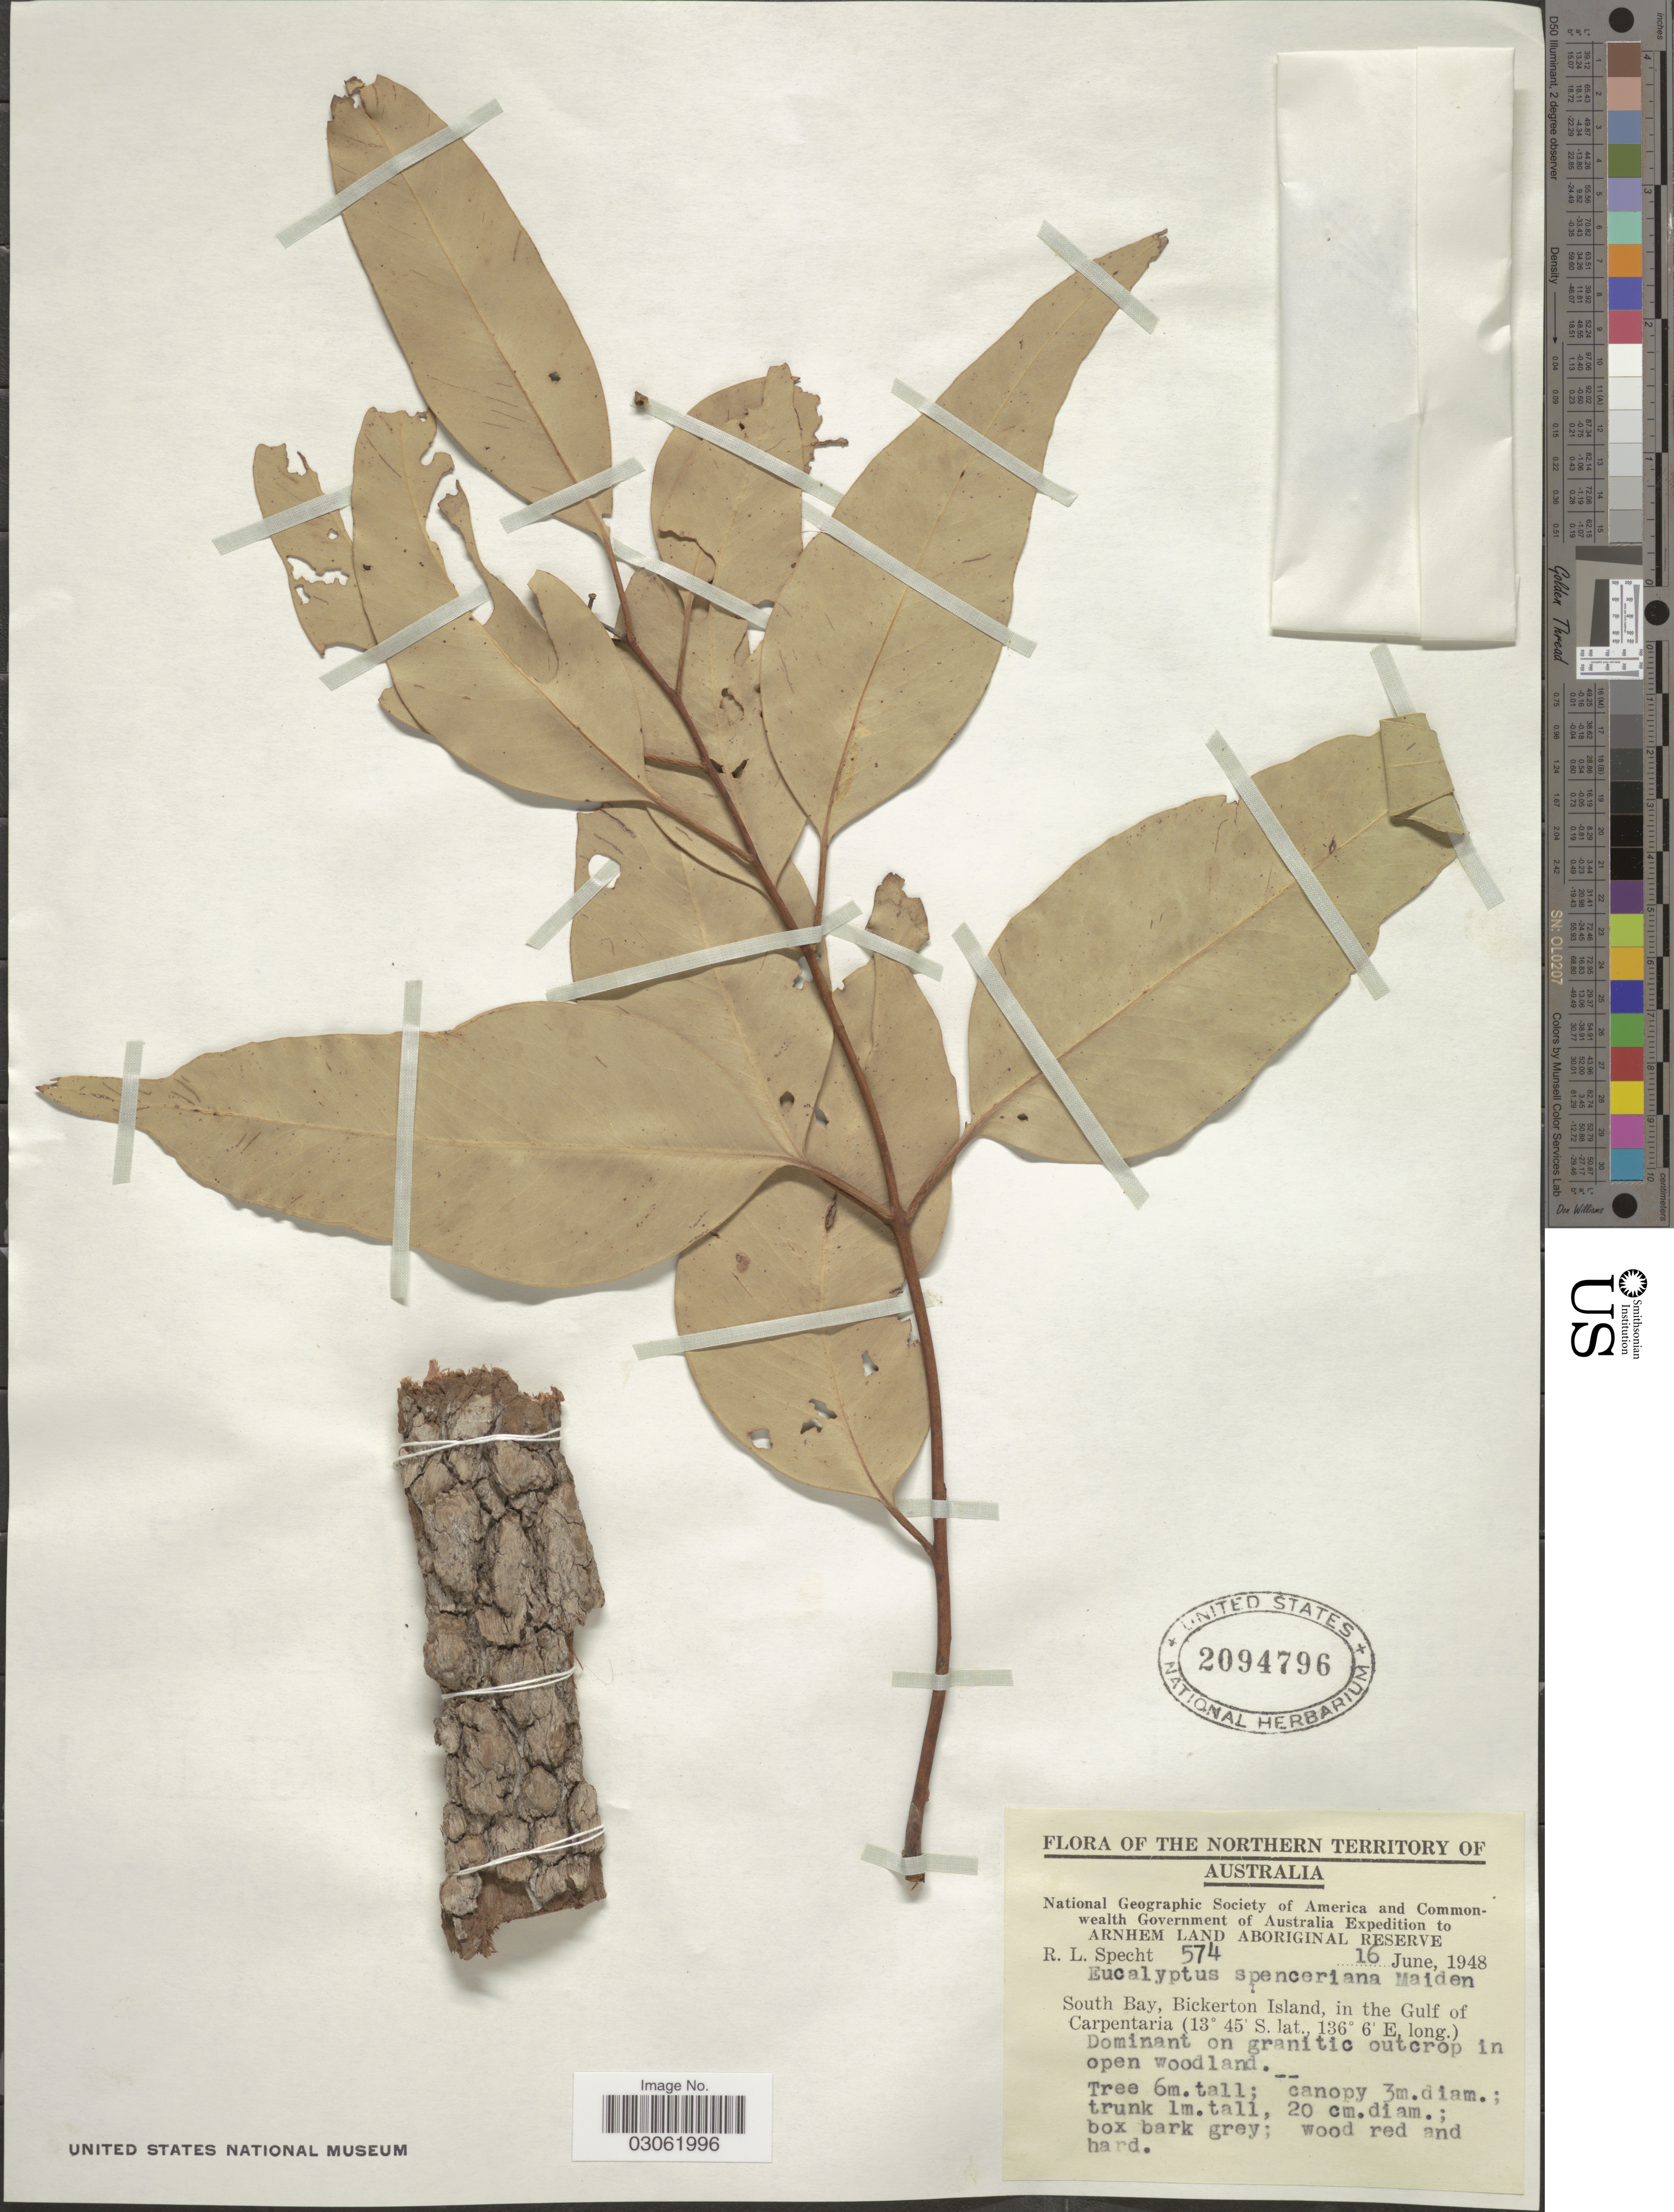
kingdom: Plantae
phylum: Tracheophyta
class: Magnoliopsida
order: Myrtales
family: Myrtaceae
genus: Eucalyptus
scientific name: Eucalyptus spenceriana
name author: Maiden in Ewart & O.B. Davies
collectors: R. L. Specht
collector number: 574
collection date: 1948-06-16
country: Australia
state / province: Northern Territory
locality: South Bay, Bickerton Island, in the Gulf of Carpentaria.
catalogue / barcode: US 2094796